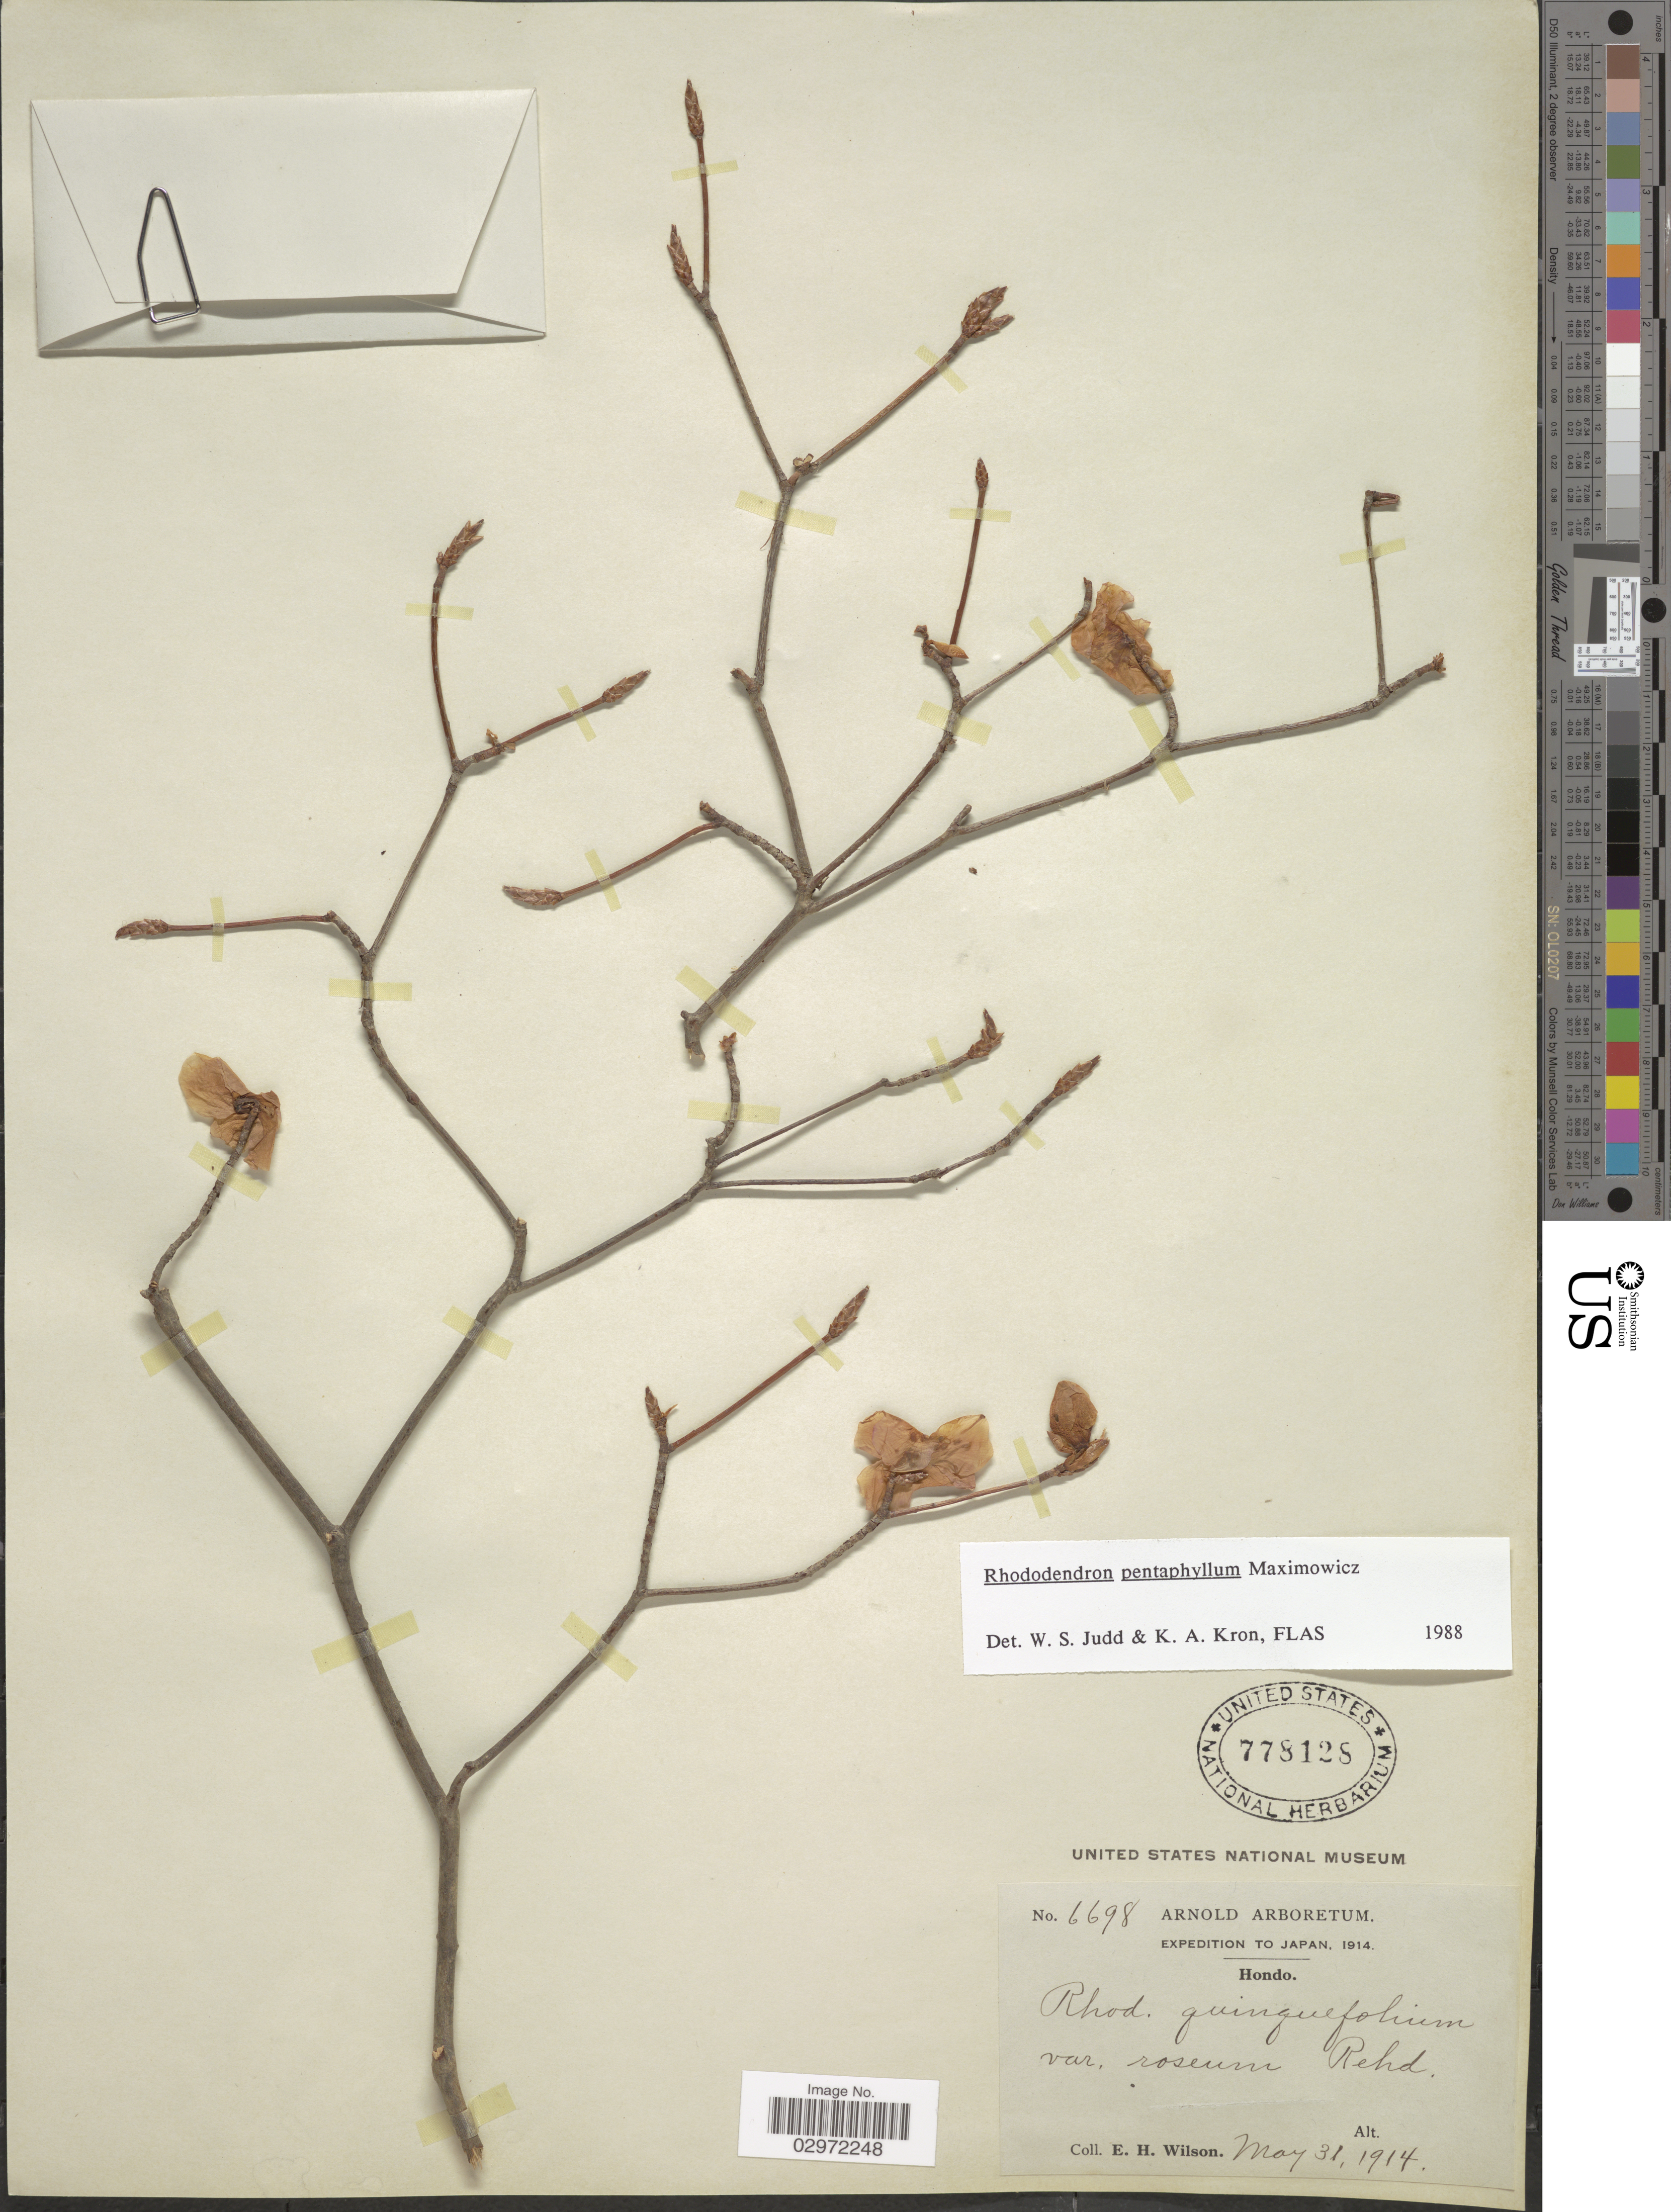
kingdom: Plantae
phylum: Tracheophyta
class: Magnoliopsida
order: Ericales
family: Ericaceae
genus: Rhododendron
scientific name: Rhododendron pentaphyllum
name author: Maxim.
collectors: E. Wilson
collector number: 6698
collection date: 1914-05-31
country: Japan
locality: Hondo.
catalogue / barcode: US 778128